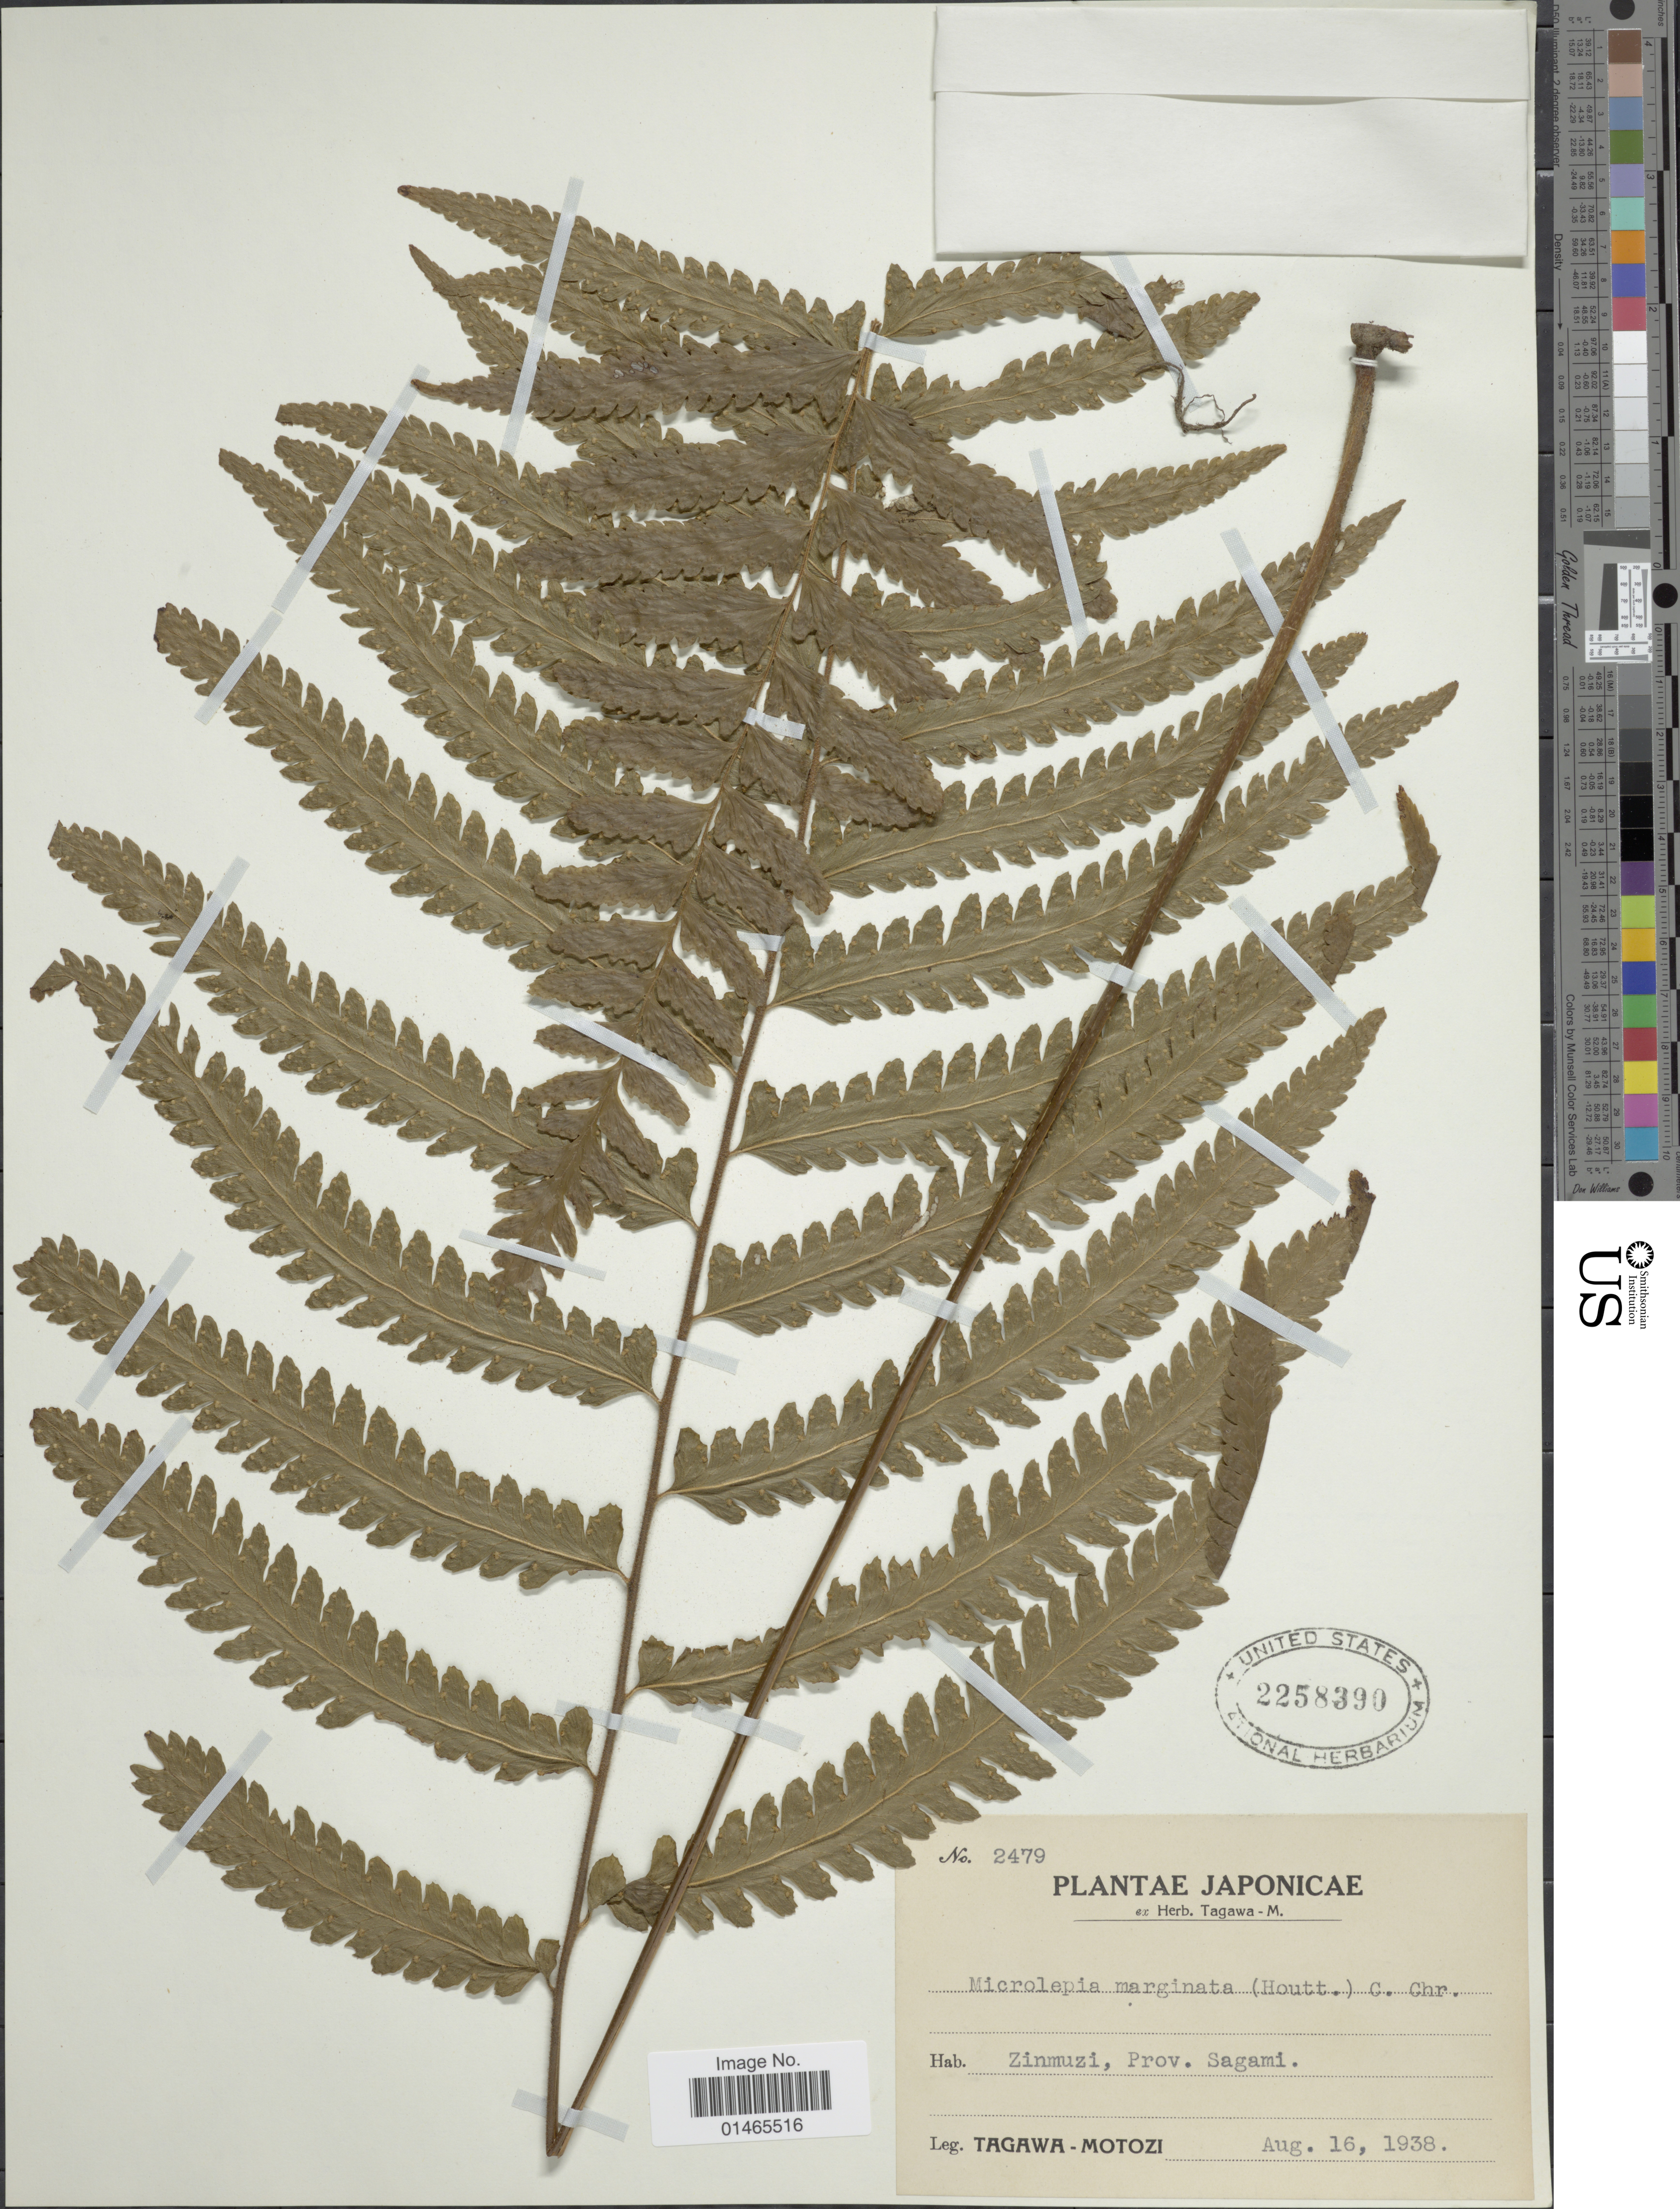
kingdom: Plantae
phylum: Tracheophyta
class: Polypodiopsida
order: Polypodiales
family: Dennstaedtiaceae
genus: Microlepia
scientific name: Microlepia marginata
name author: (Houtt.) C. Chr.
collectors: M. Tagawa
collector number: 2479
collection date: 1938-08-16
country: Japan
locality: Zinmuzi, Prov. Sagami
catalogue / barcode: US 2258390